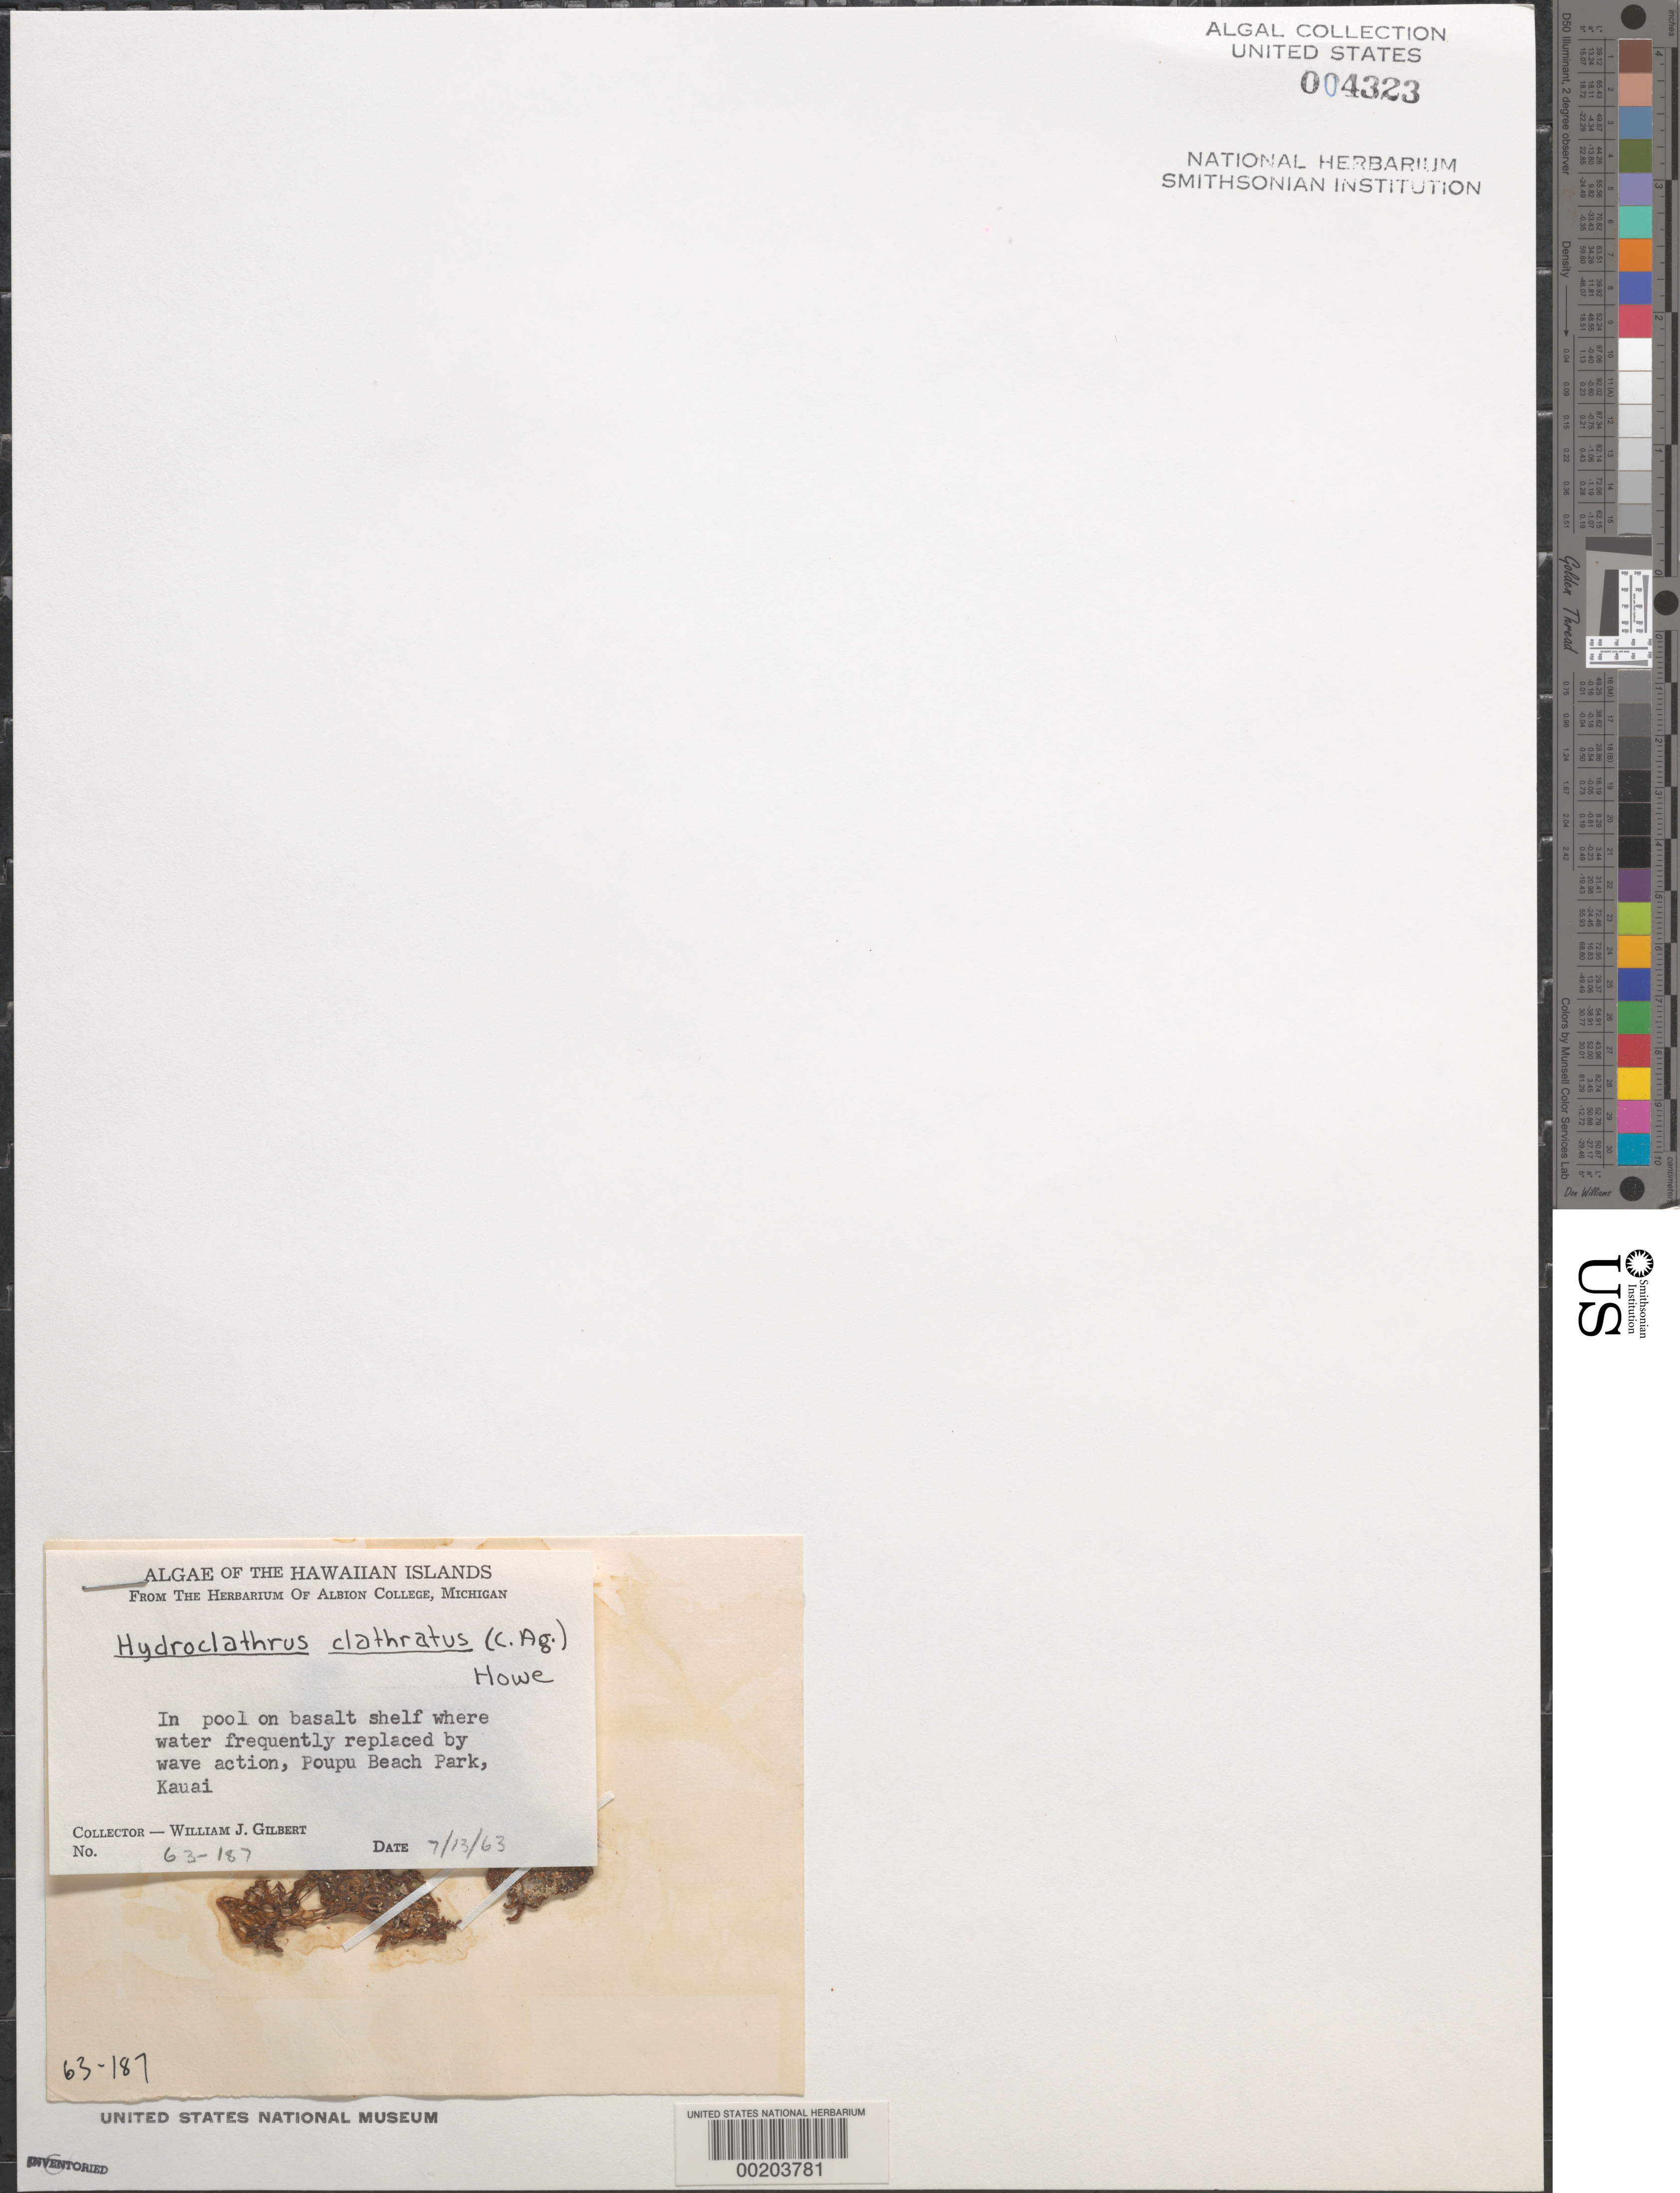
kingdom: Chromista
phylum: Ochrophyta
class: Phaeophyceae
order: Scytosiphonales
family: Scytosiphonaceae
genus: Hydroclathrus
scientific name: Hydroclathrus clathratus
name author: (C. Agardh) M. Howe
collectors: W. J. Gilbert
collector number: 63-187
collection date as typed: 13 Jul 1963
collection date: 1963-07-13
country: United States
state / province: Hawaii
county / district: Kauai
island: Kaua'i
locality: Poupu Beach Park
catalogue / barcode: US 4323